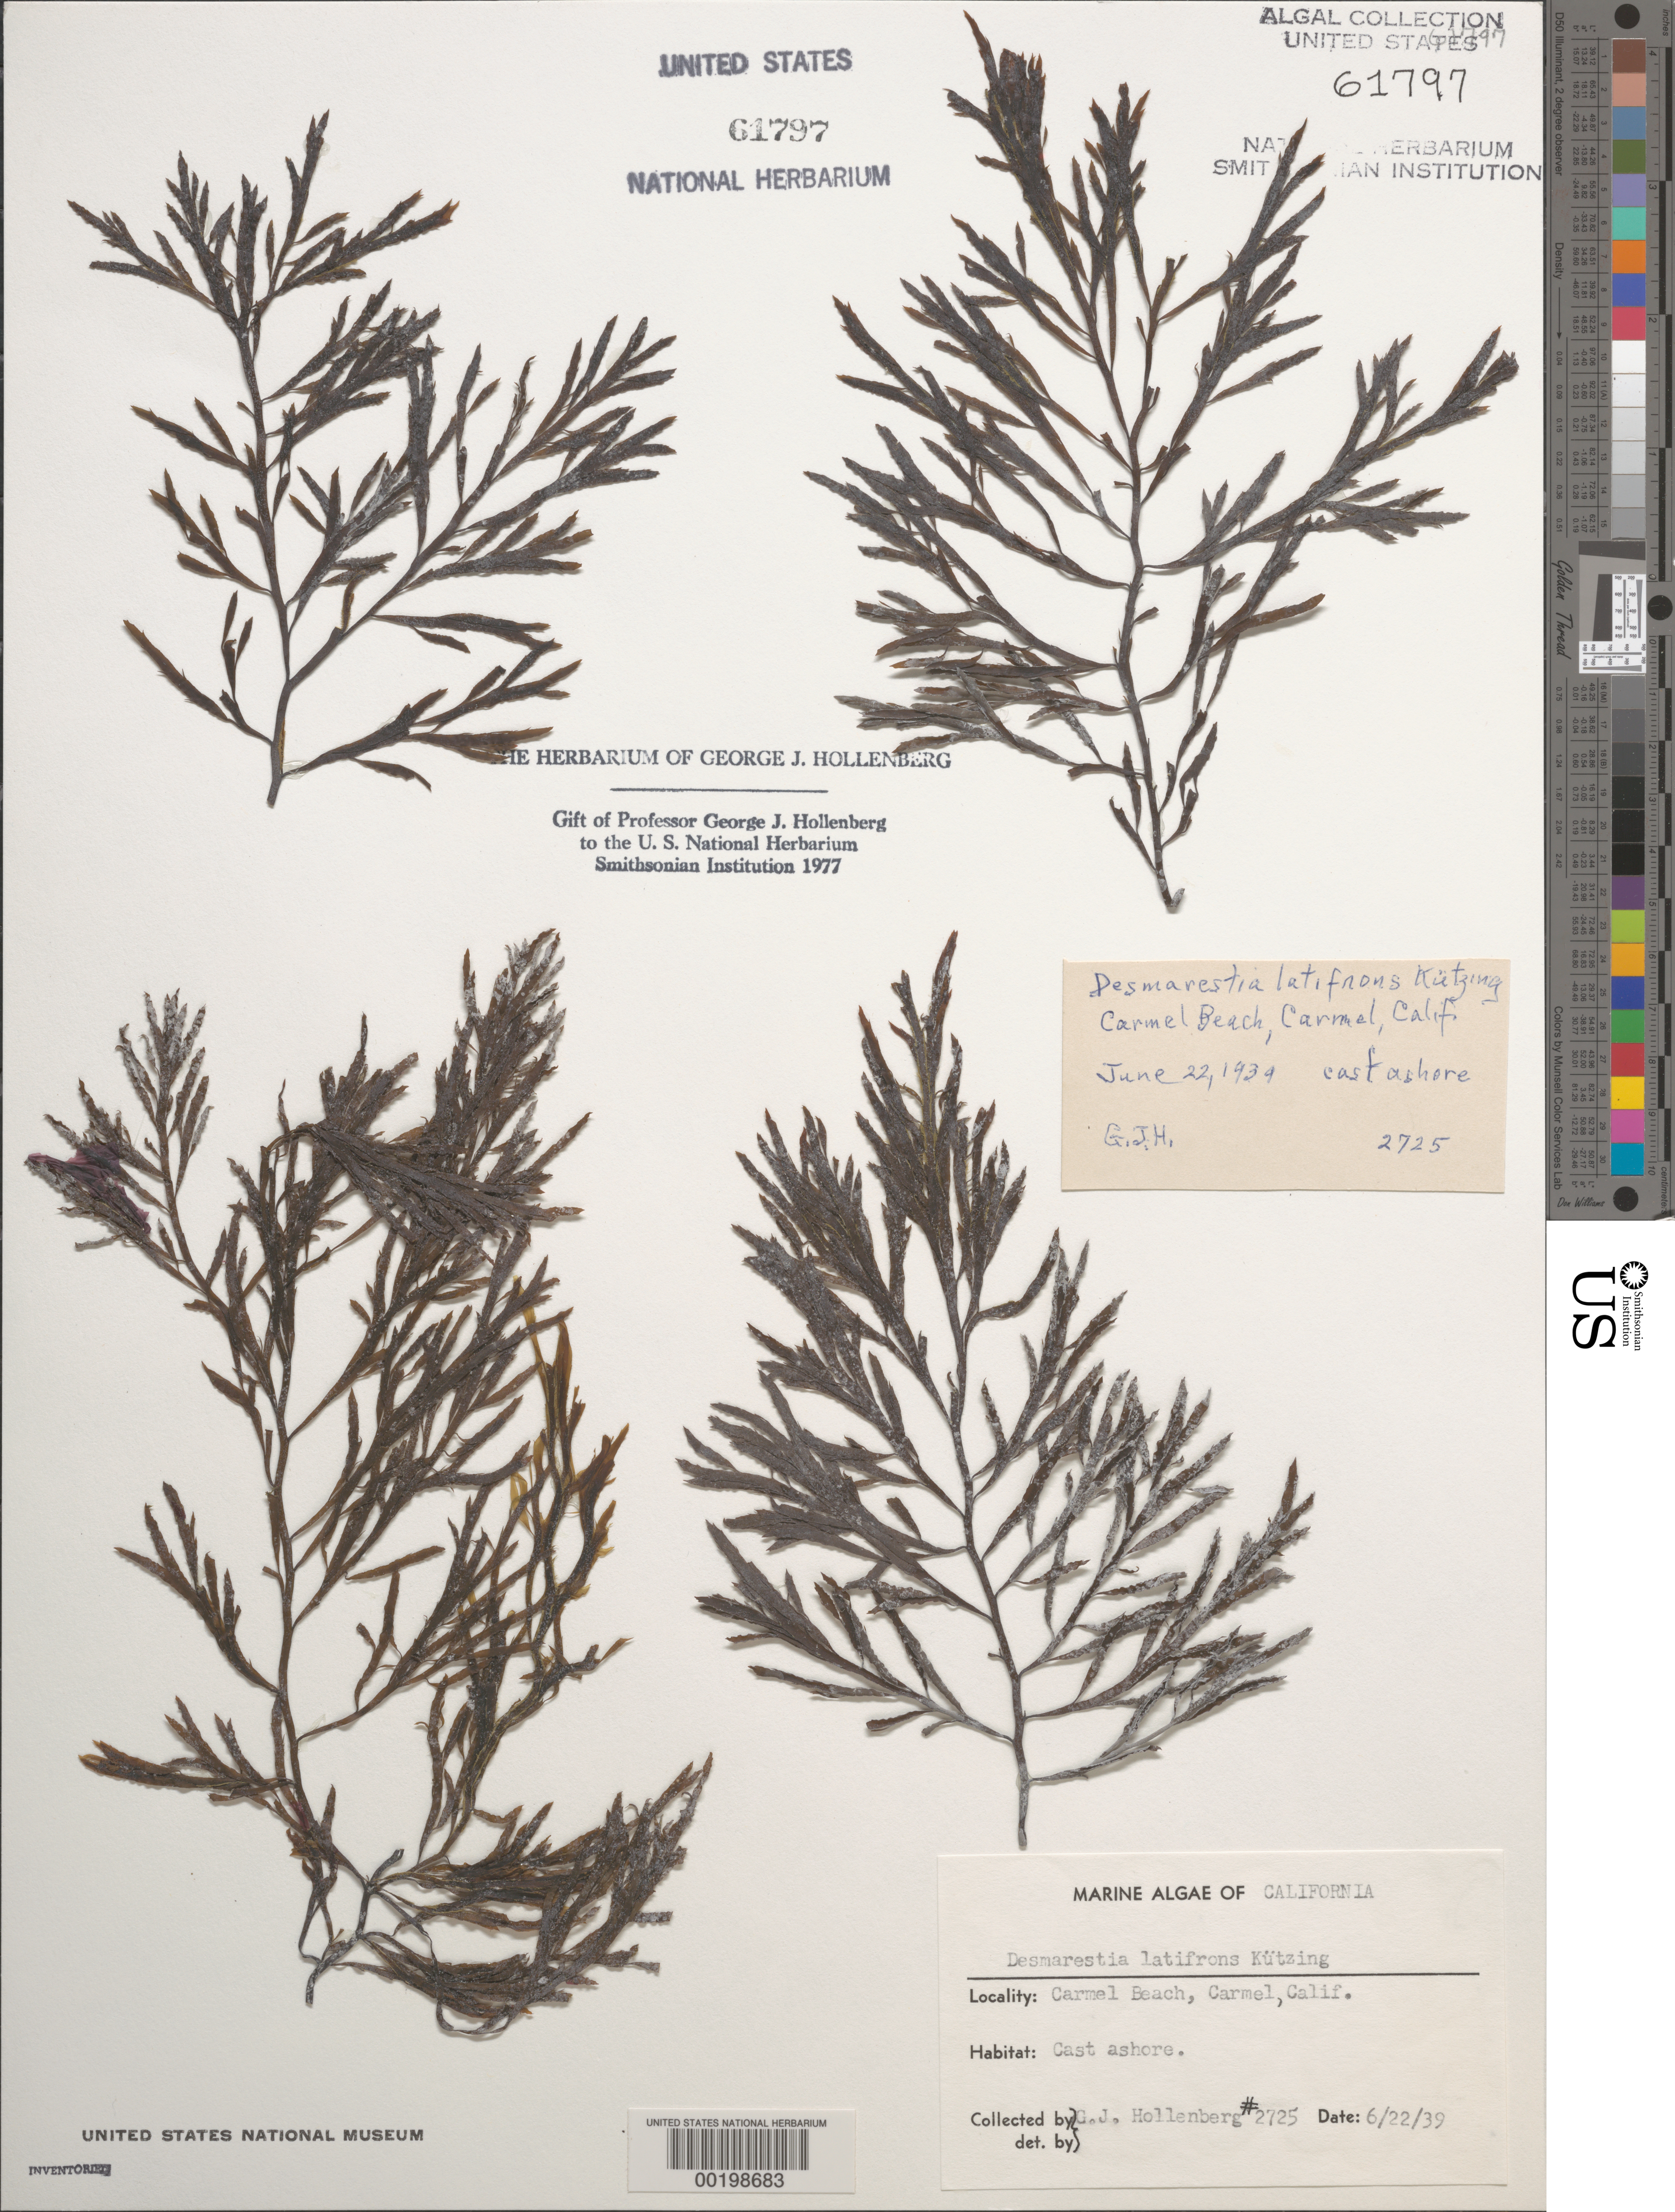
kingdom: Chromista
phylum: Ochrophyta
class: Phaeophyceae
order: Desmarestiales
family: Desmarestiaceae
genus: Desmarestia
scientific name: Desmarestia latifrons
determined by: Hollenberg, George J.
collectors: G. Hollenberg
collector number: GJH 2725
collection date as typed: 22 Jun 1939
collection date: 1939-06-22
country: United States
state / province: California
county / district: Monterey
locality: Carmel Beach, Carmel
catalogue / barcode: US 61797